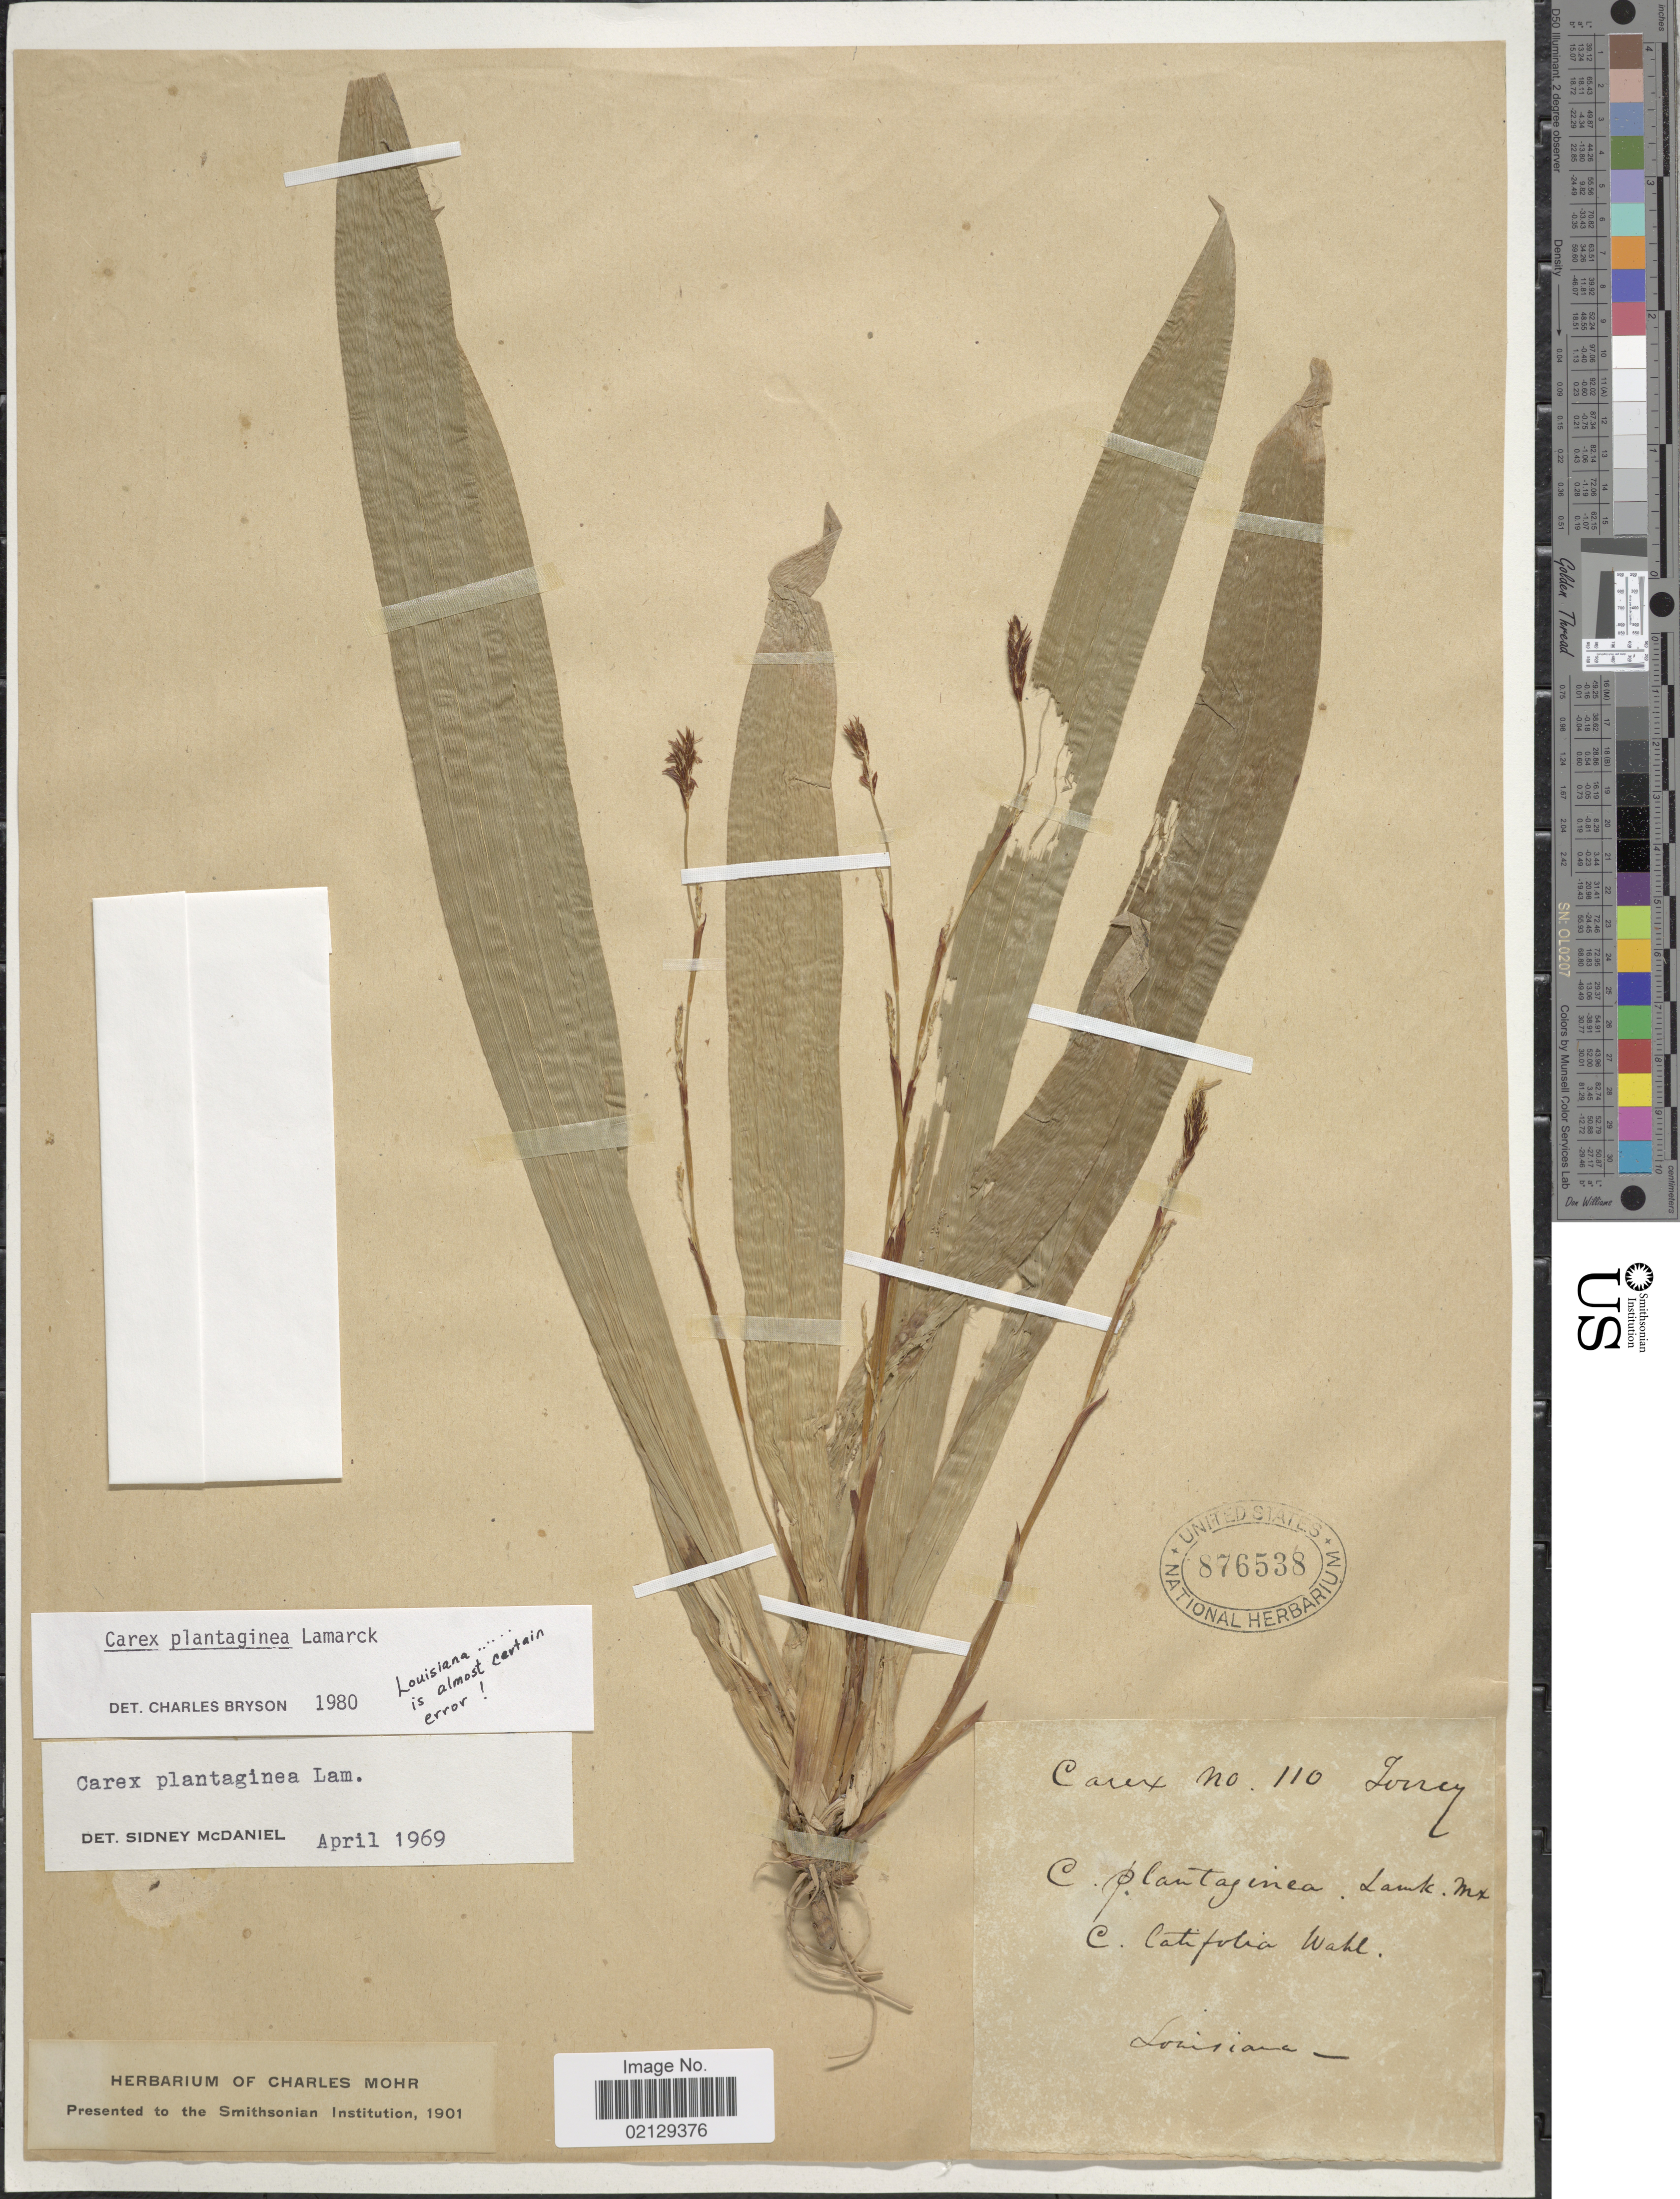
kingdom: Plantae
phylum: Tracheophyta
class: Liliopsida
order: Poales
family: Cyperaceae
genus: Carex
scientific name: Carex plantaginea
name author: Lam.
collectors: J. Torrey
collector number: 110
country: United States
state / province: Louisiana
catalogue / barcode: US 876538